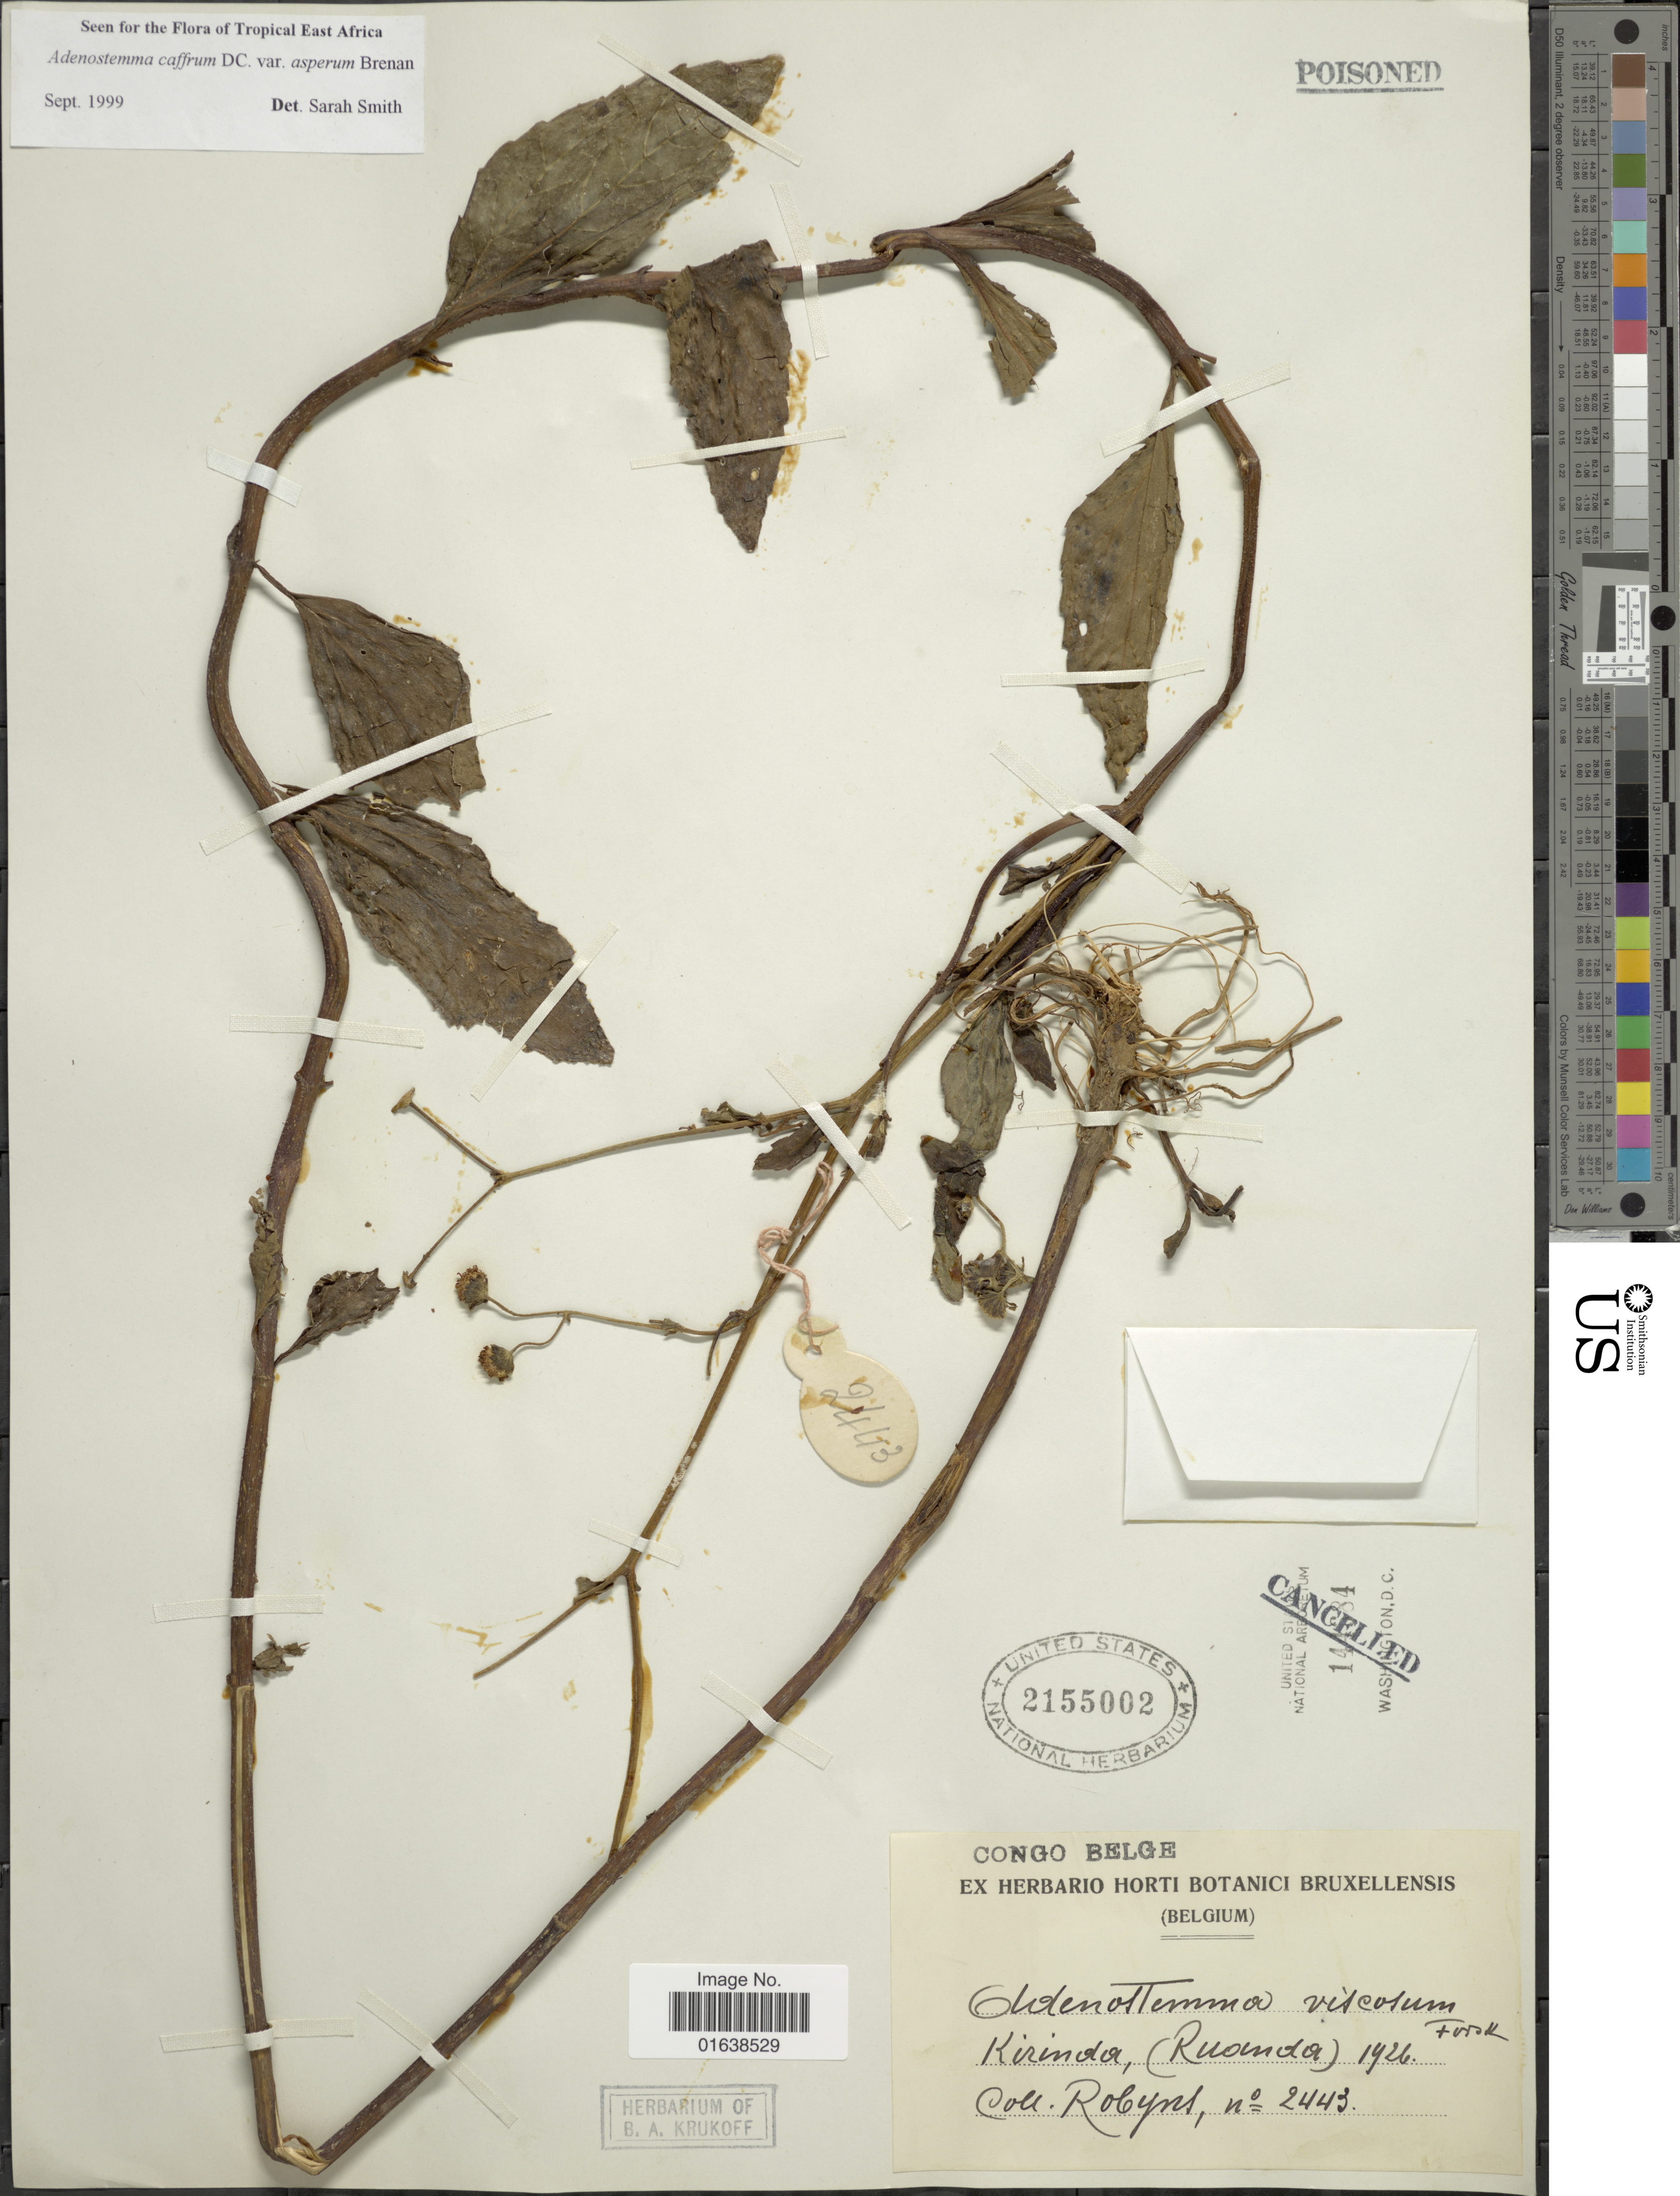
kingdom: Plantae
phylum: Tracheophyta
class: Magnoliopsida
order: Asterales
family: Asteraceae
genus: Adenostemma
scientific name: Adenostemma caffrum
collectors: -. Robyns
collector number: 2443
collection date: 1926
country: Congo, Democratic Republic of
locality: Congo Belge. Kirinda (Ruomda)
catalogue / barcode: US 2155002